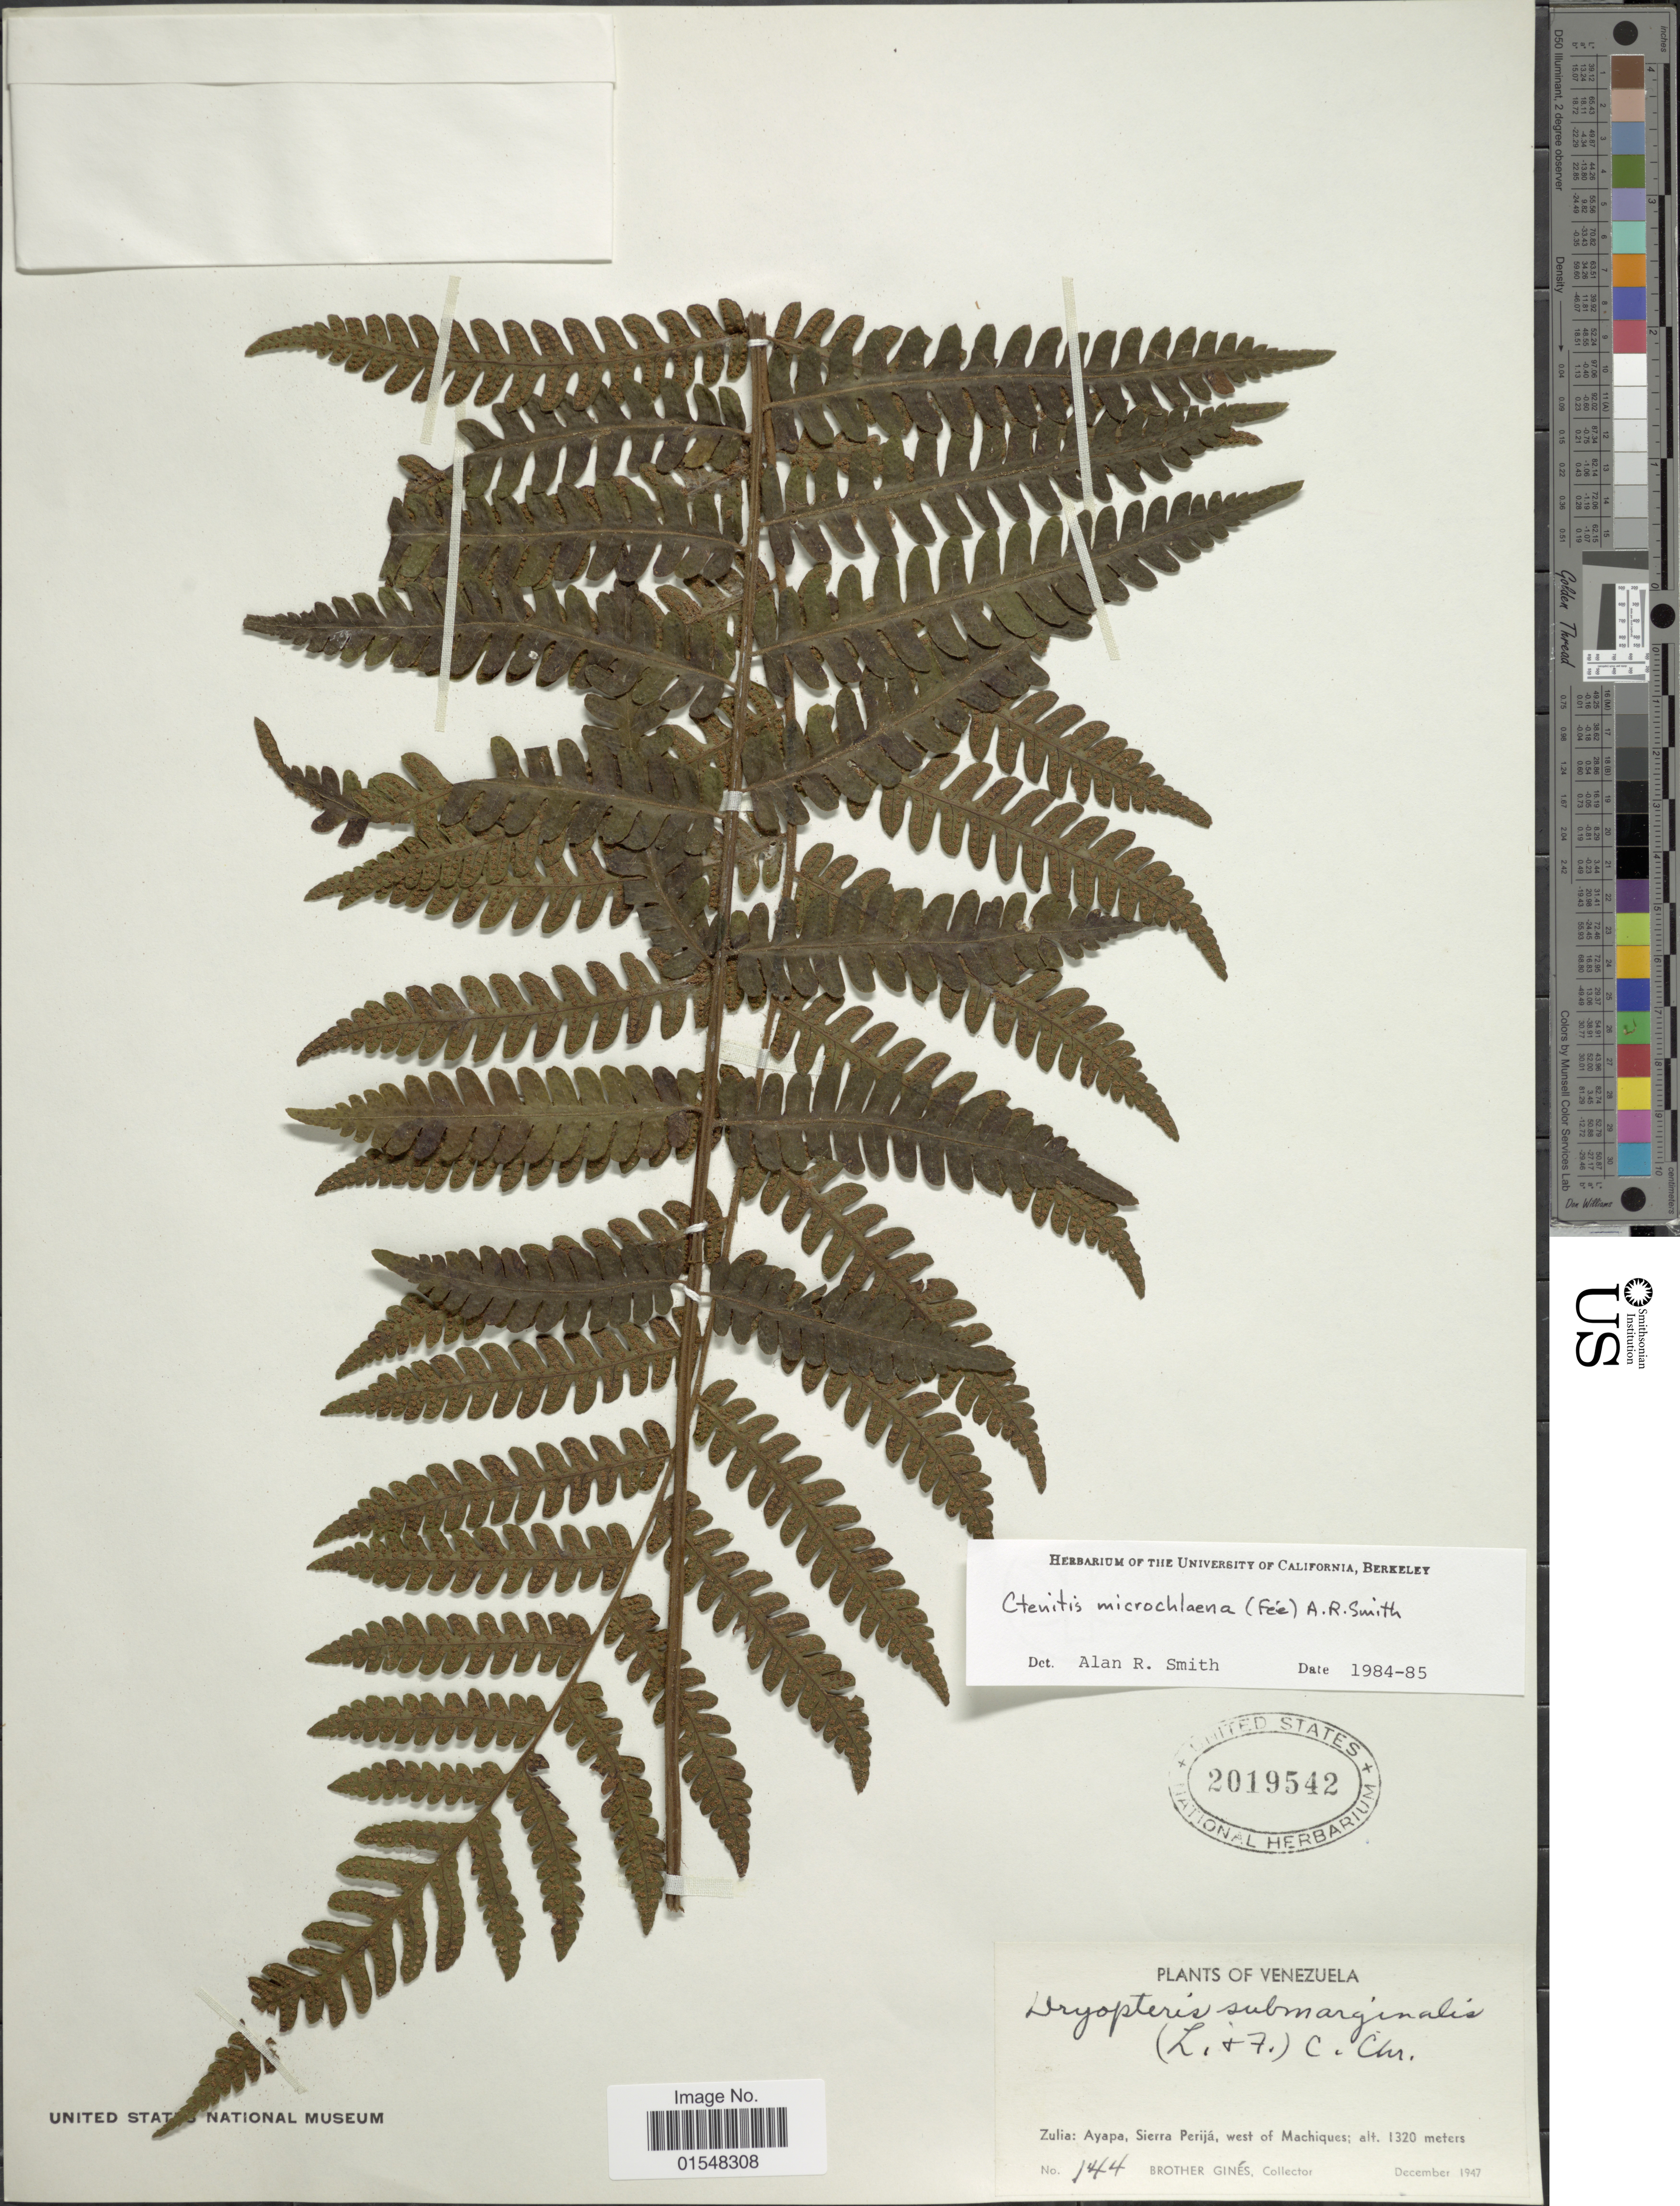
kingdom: Plantae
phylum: Tracheophyta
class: Polypodiopsida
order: Polypodiales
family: Dryopteridaceae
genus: Ctenitis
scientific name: Ctenitis microchlaena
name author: (Fée) Stolze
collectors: Bro. Gines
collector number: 144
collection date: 1947-12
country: Venezuela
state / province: Zulia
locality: Ayapa, Sierra Perijá, west of Machiques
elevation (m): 1320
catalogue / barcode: US 2019542